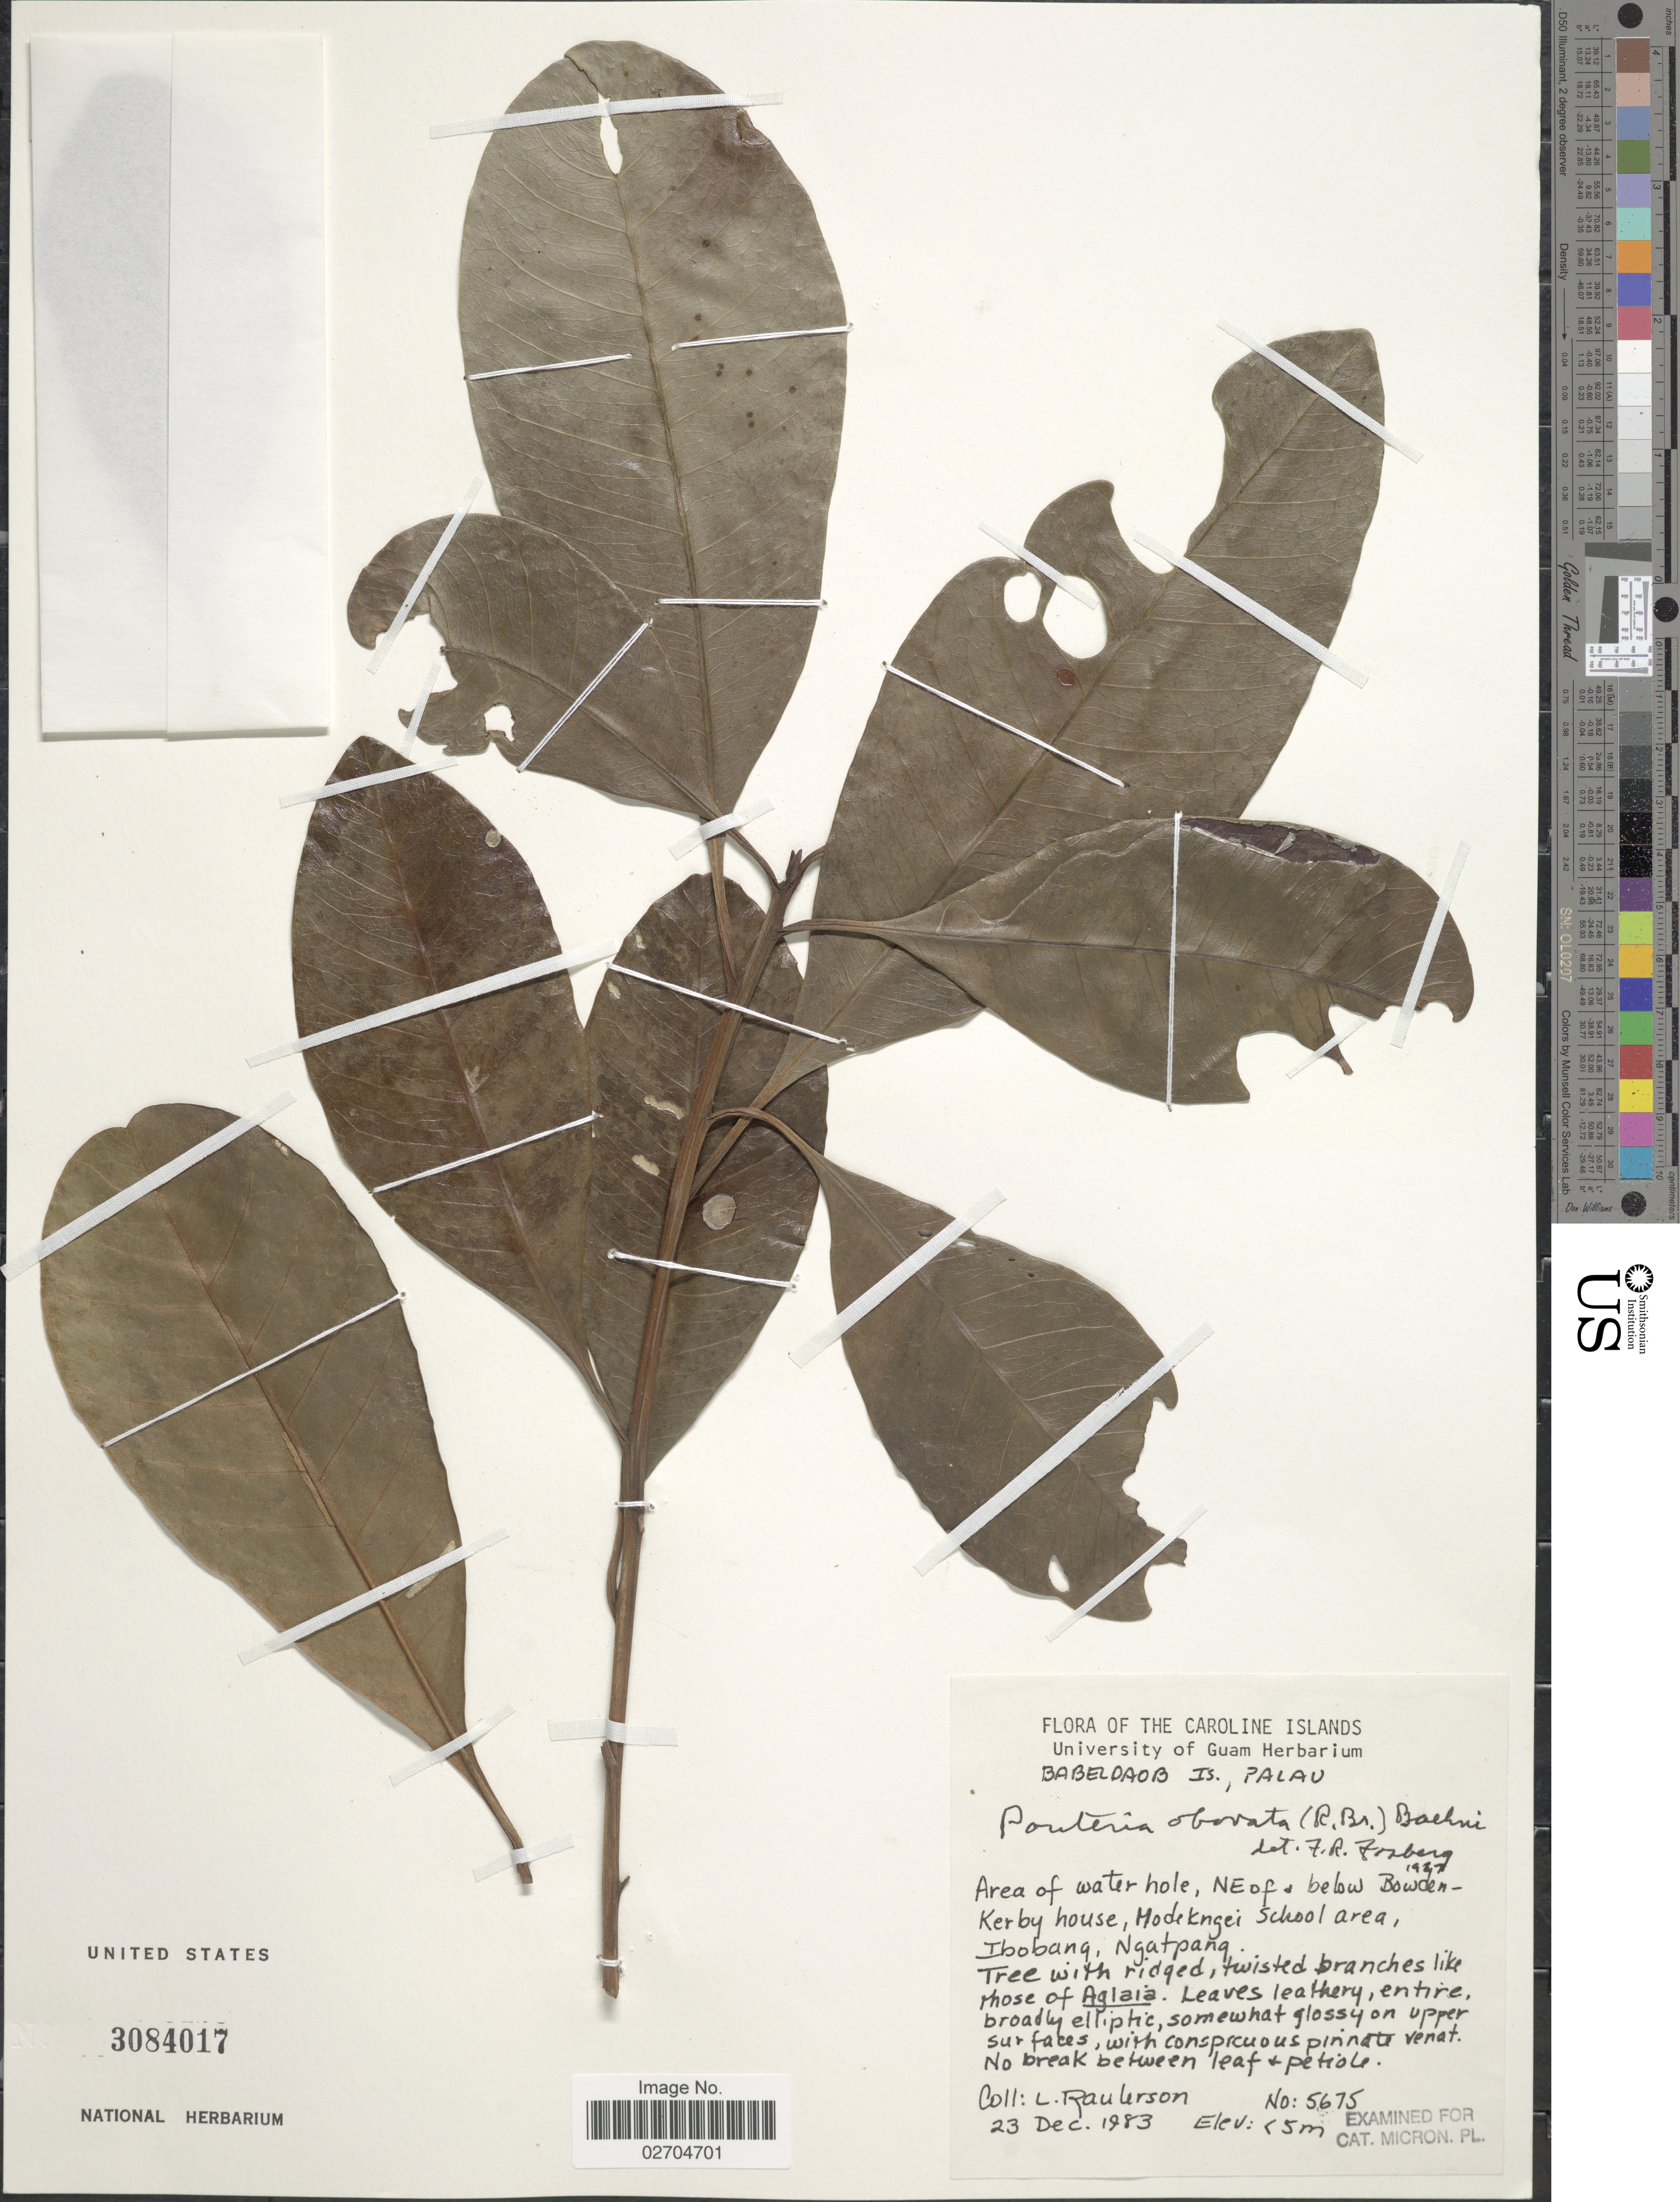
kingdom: Plantae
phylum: Tracheophyta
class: Magnoliopsida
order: Ericales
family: Sapotaceae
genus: Planchonella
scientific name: Planchonella obovata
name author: (R. Br.) Pierre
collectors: L. Raulerson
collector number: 5675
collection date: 1983-12-23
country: Palau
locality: Babeldoab Is., Palau.. Area of waterhole, NE of s. below Bowden-Kerby House, Modekngei School area, Ibobang, Ngatpang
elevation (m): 5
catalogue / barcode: US 3084017